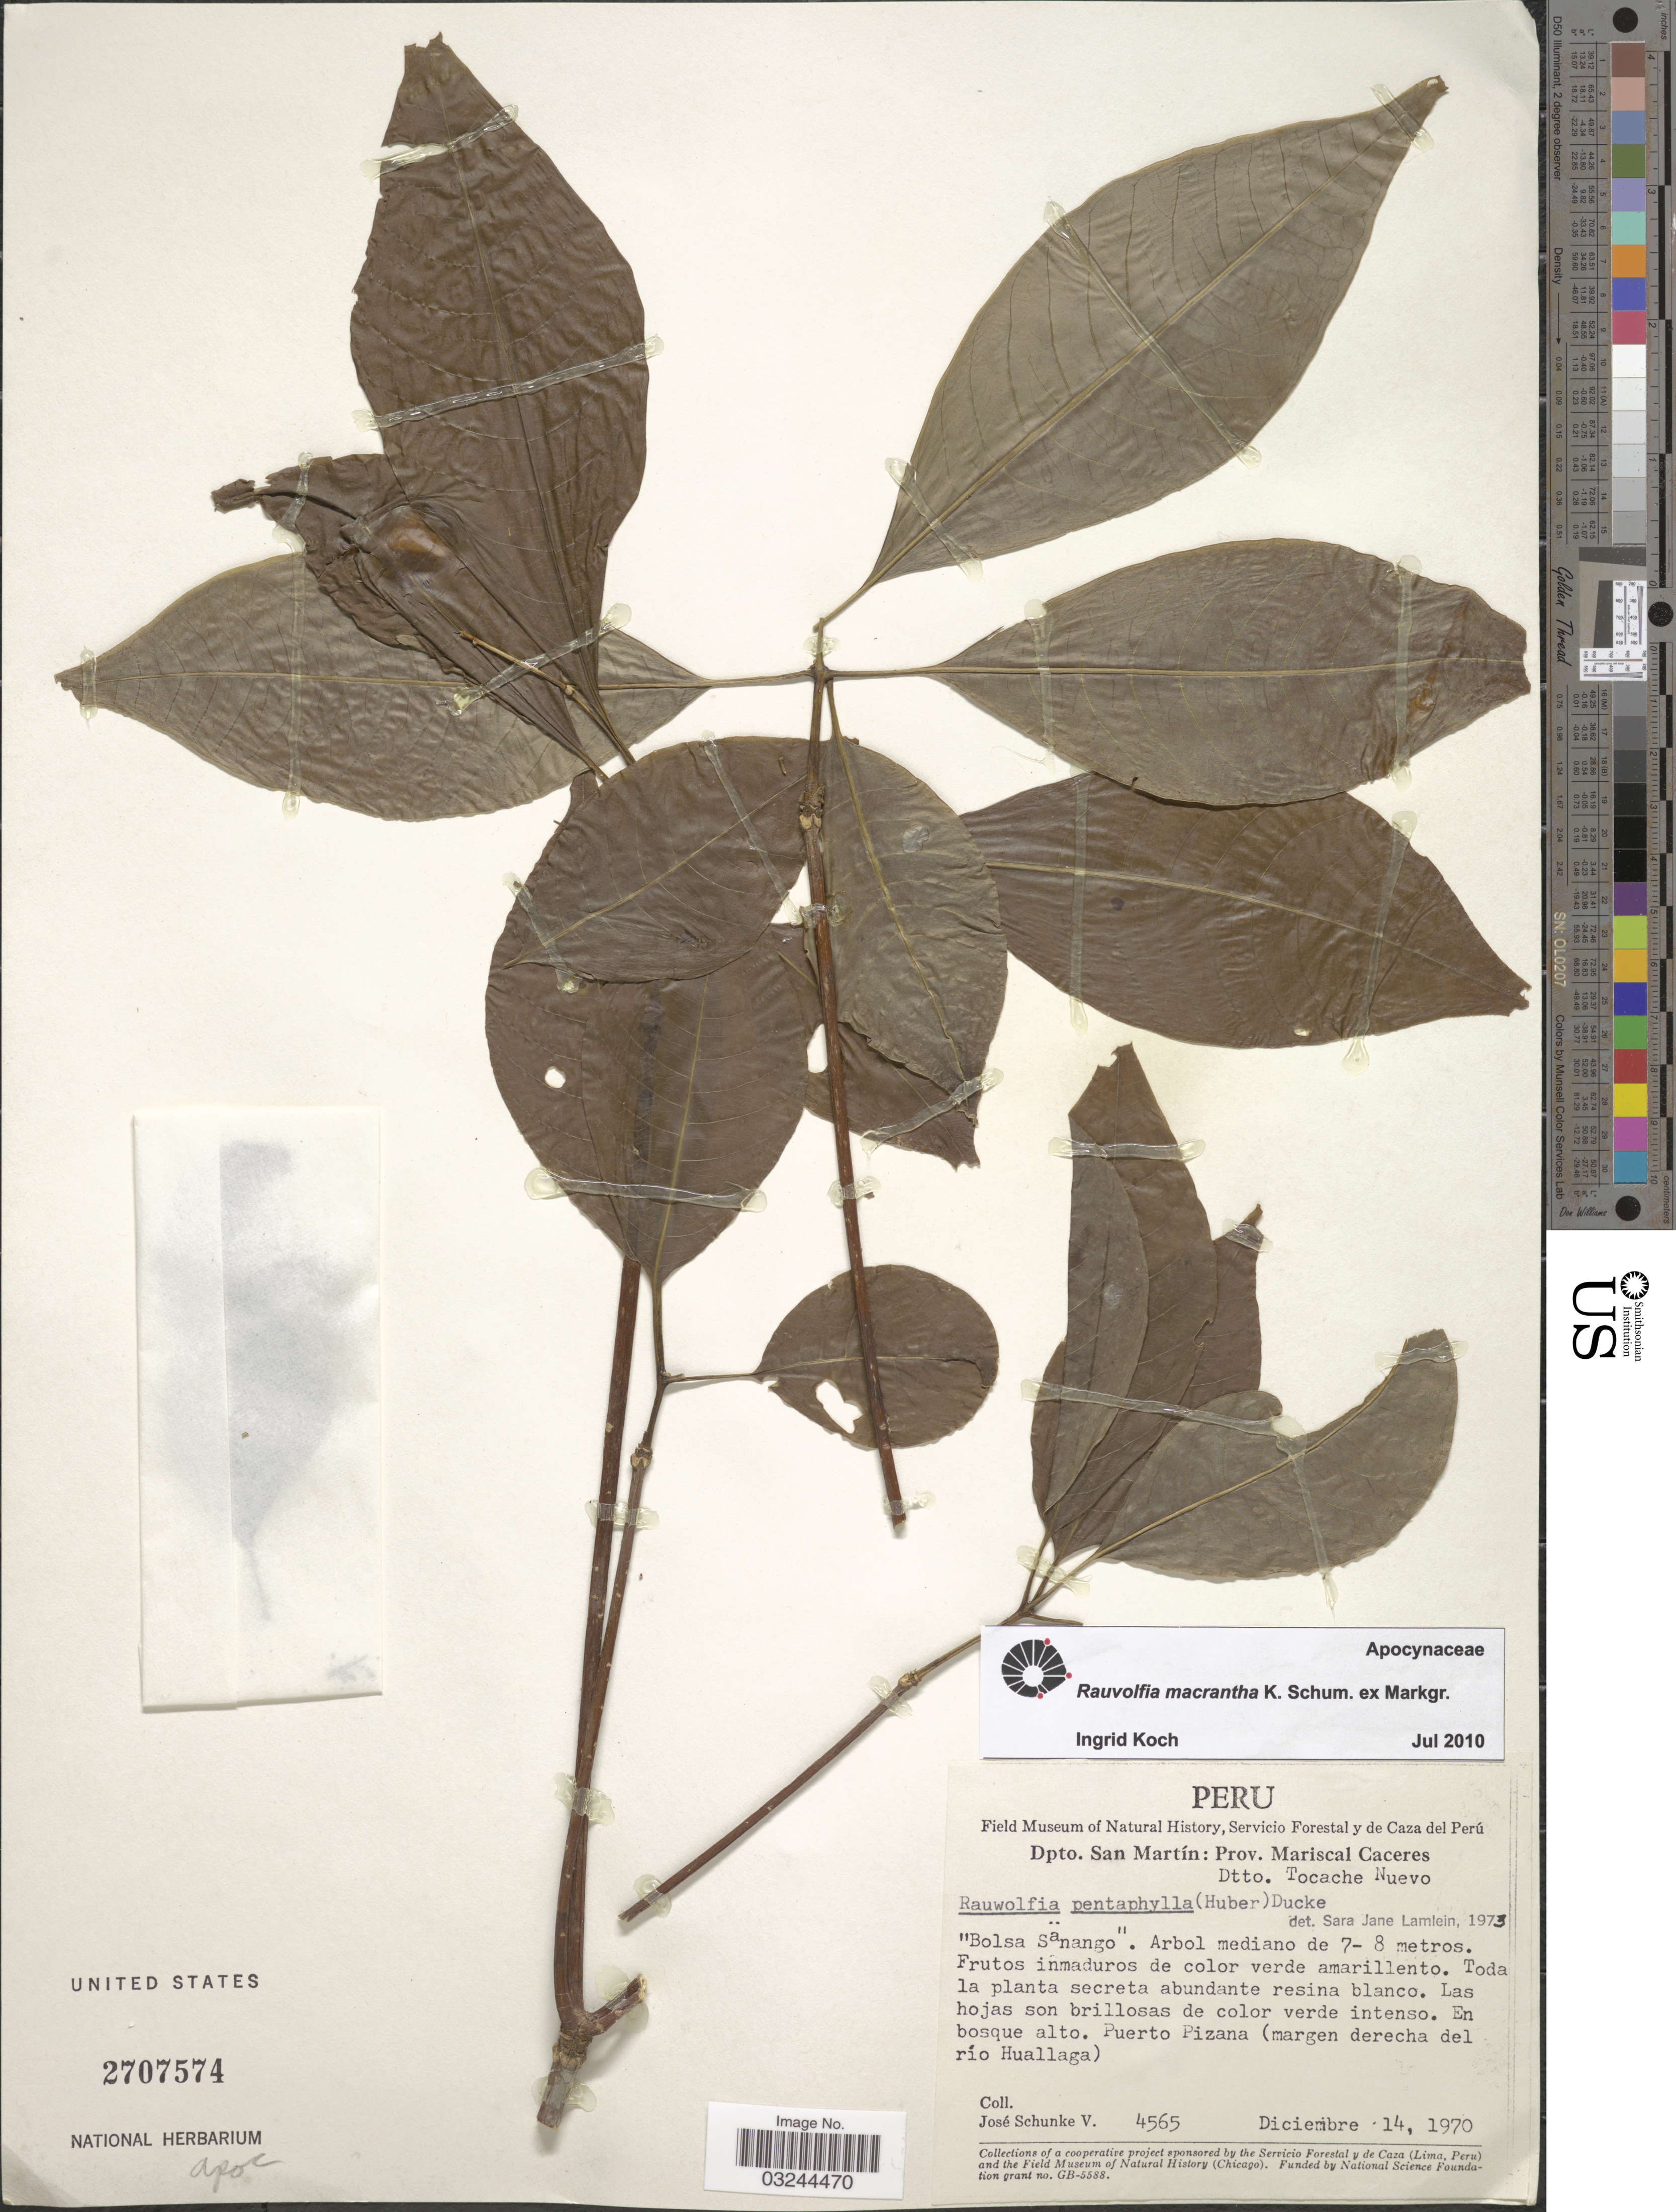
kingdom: Plantae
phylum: Tracheophyta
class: Magnoliopsida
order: Gentianales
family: Apocynaceae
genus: Rauvolfia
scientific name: Rauvolfia macrantha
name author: K. Schum. ex Markgr.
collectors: J. Schunke Vigo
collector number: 4565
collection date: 1970-12-14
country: Peru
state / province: San Martín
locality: Dpto. San Martín: Prov. Mariscal Caceres, Dtto. Tocache Nuevo. Puerto Pizana (margen derecha del río Huallaga).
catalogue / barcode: US 2707574